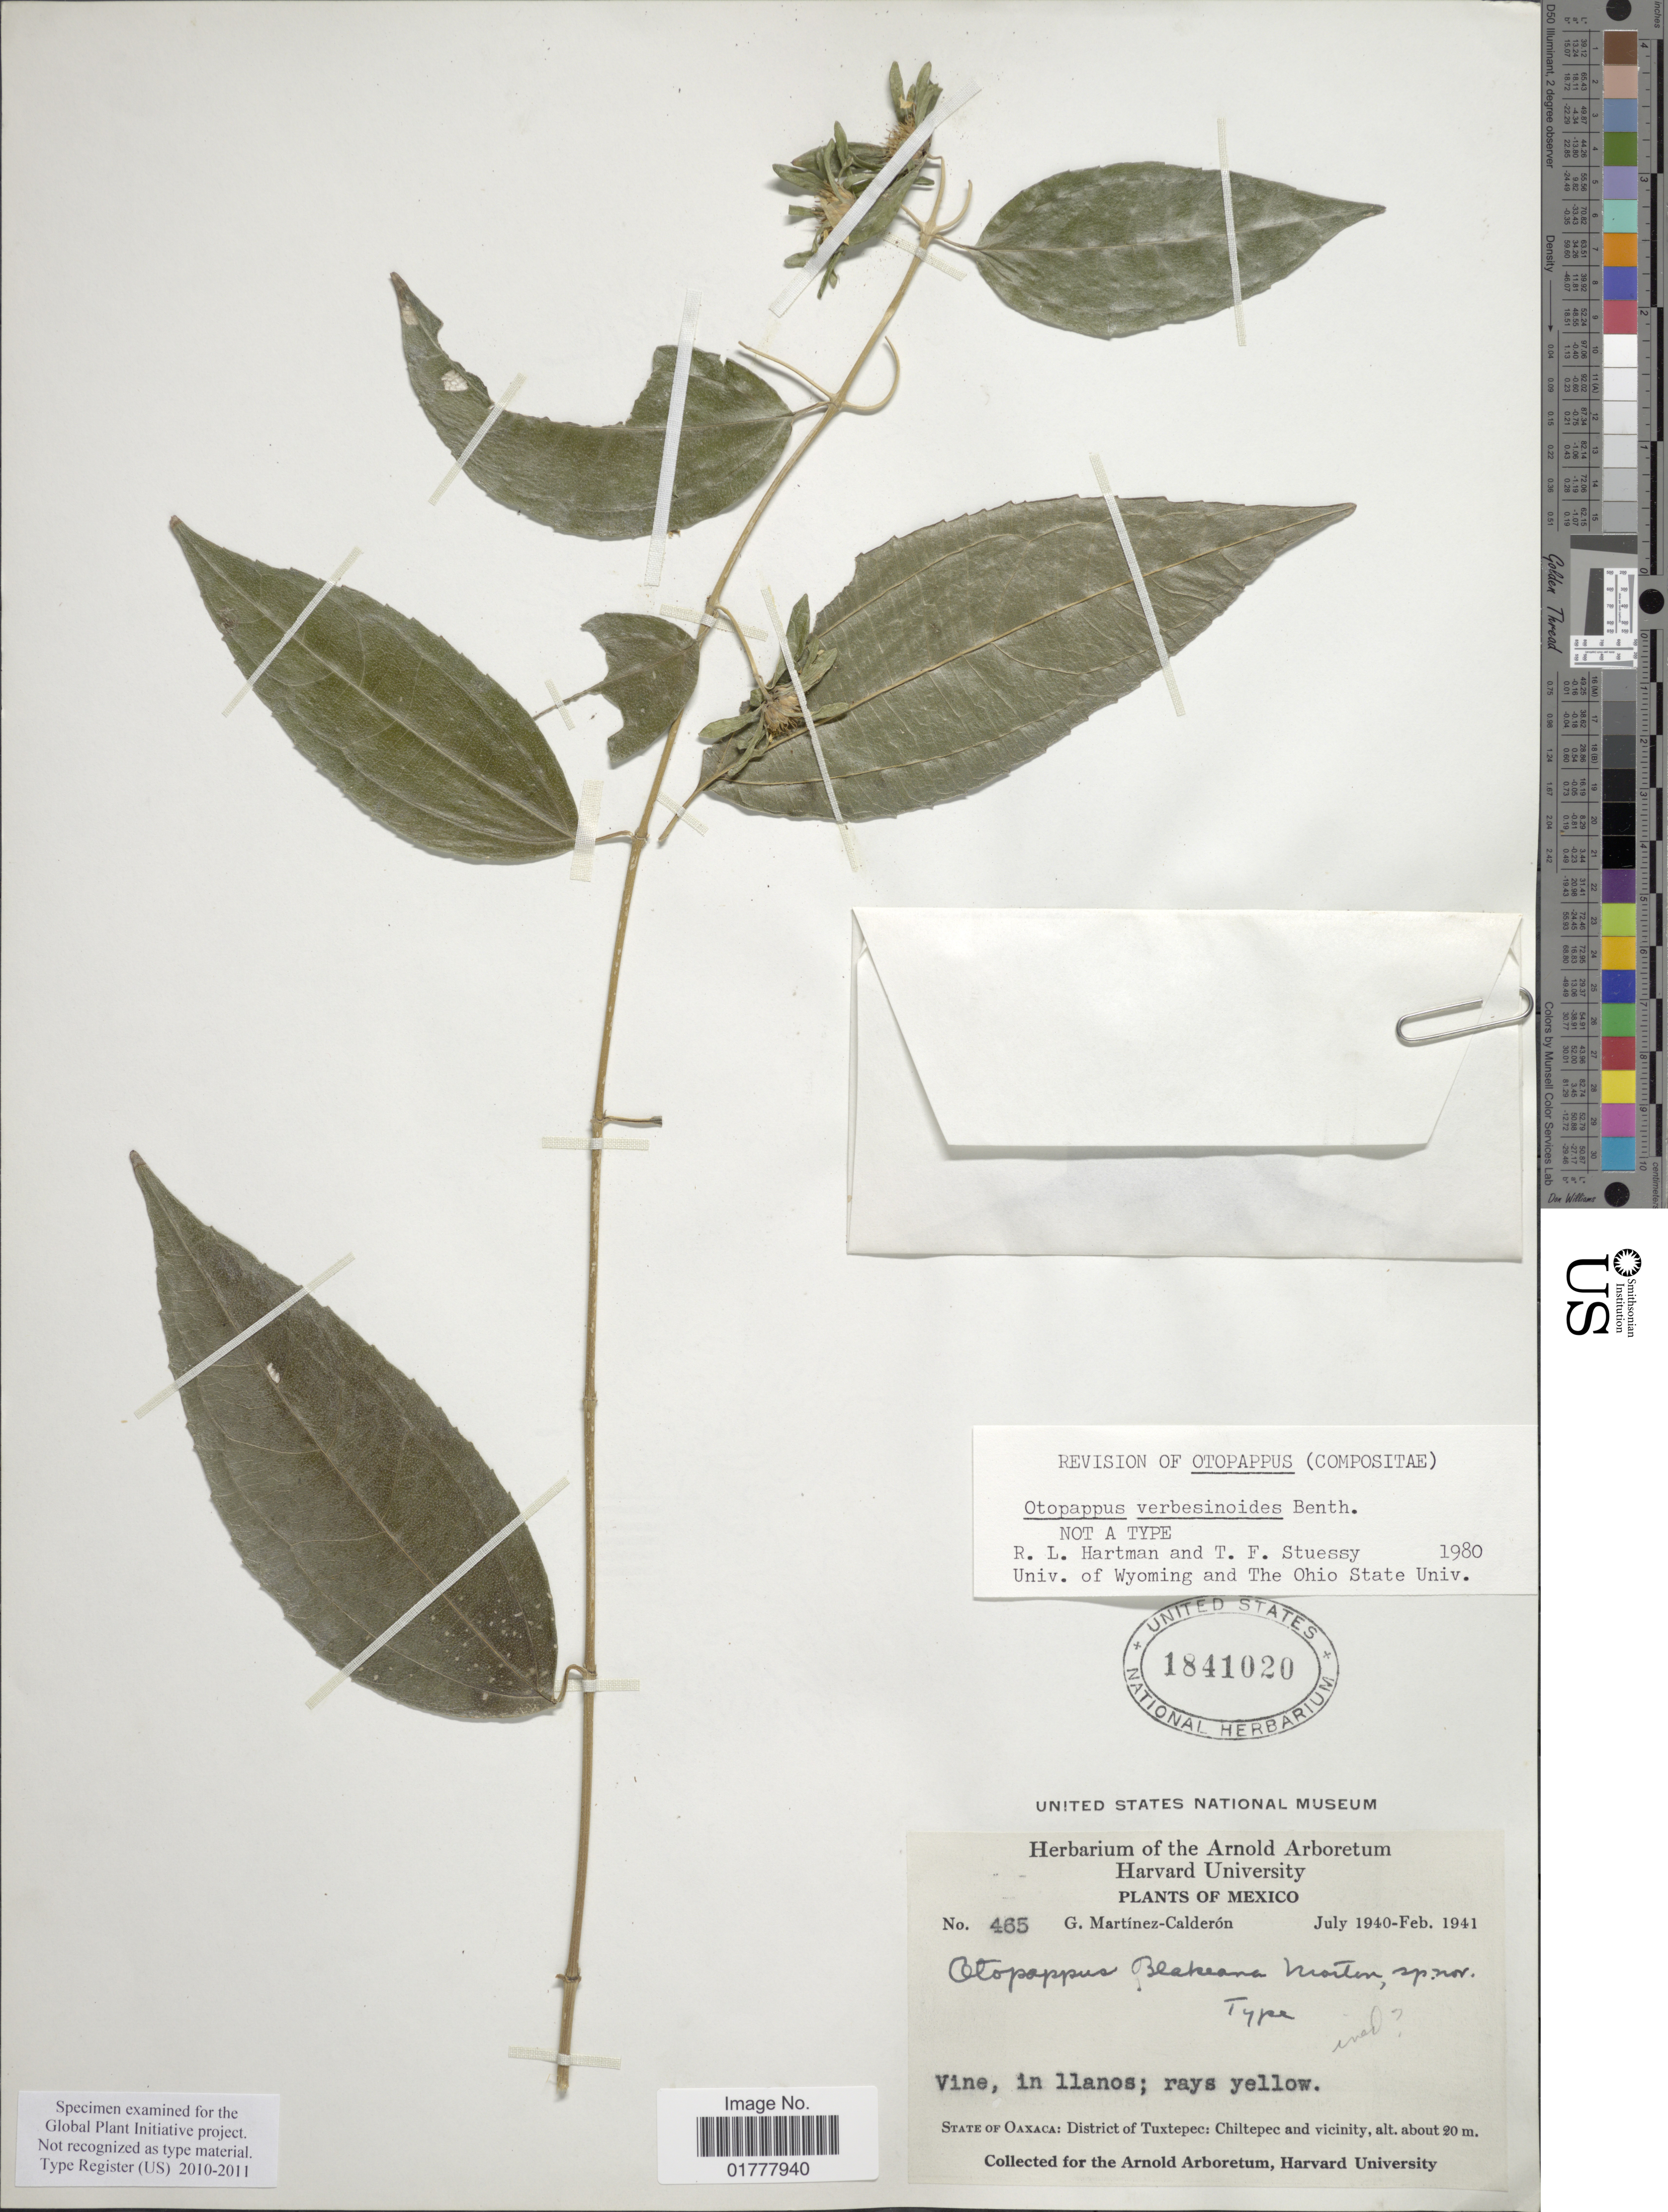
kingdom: Plantae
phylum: Tracheophyta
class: Magnoliopsida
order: Asterales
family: Asteraceae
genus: Otopappus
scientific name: Otopappus verbesinoides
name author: Benth.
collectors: C. Martínez-Calderón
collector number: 465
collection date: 1940-07/1941-02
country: Mexico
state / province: Oaxaca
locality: State of Oaxaca: District of Tuxtepec: Chiltepec and vicinity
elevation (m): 20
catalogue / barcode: US 1841020